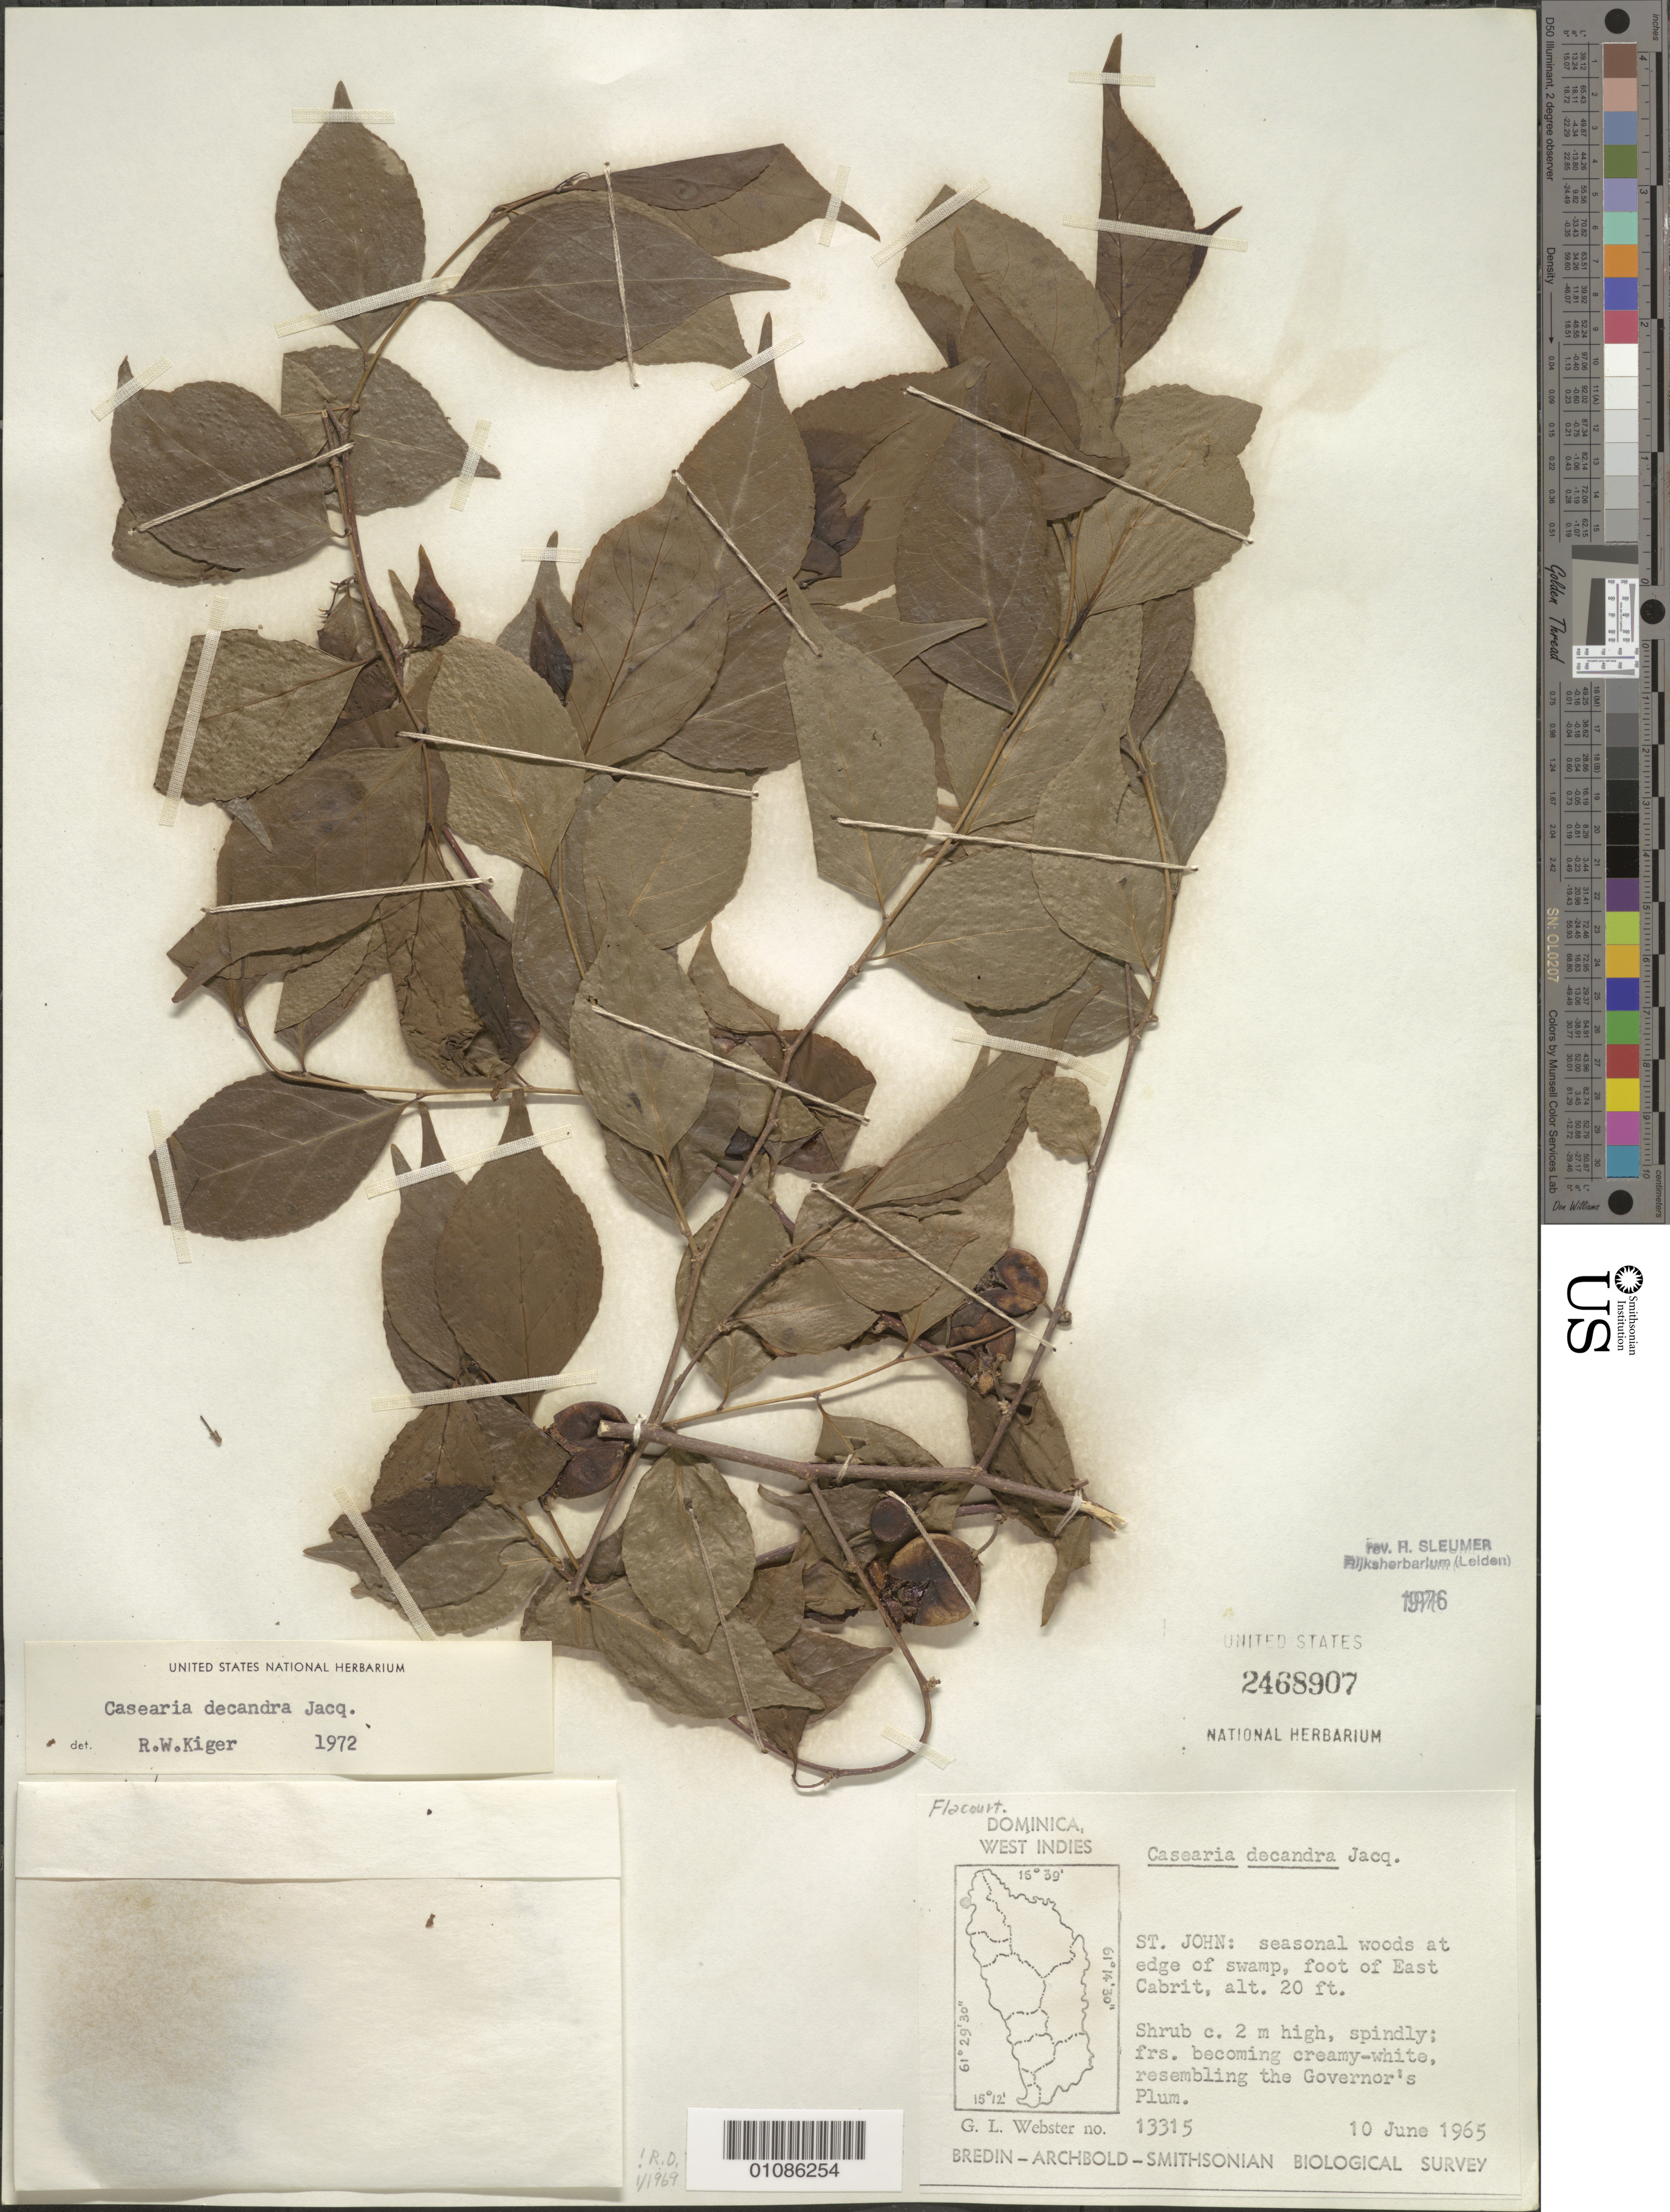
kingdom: Plantae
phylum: Tracheophyta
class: Magnoliopsida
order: Malpighiales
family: Salicaceae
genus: Casearia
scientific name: Casearia decandra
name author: Jacq.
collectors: G. L. Webster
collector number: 13315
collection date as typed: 10 Jun 1965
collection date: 1965-06-10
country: Dominica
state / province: St. John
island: Dominica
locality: Seasonal woods at edge of swamp, foot of E Cabrit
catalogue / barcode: US 2468907